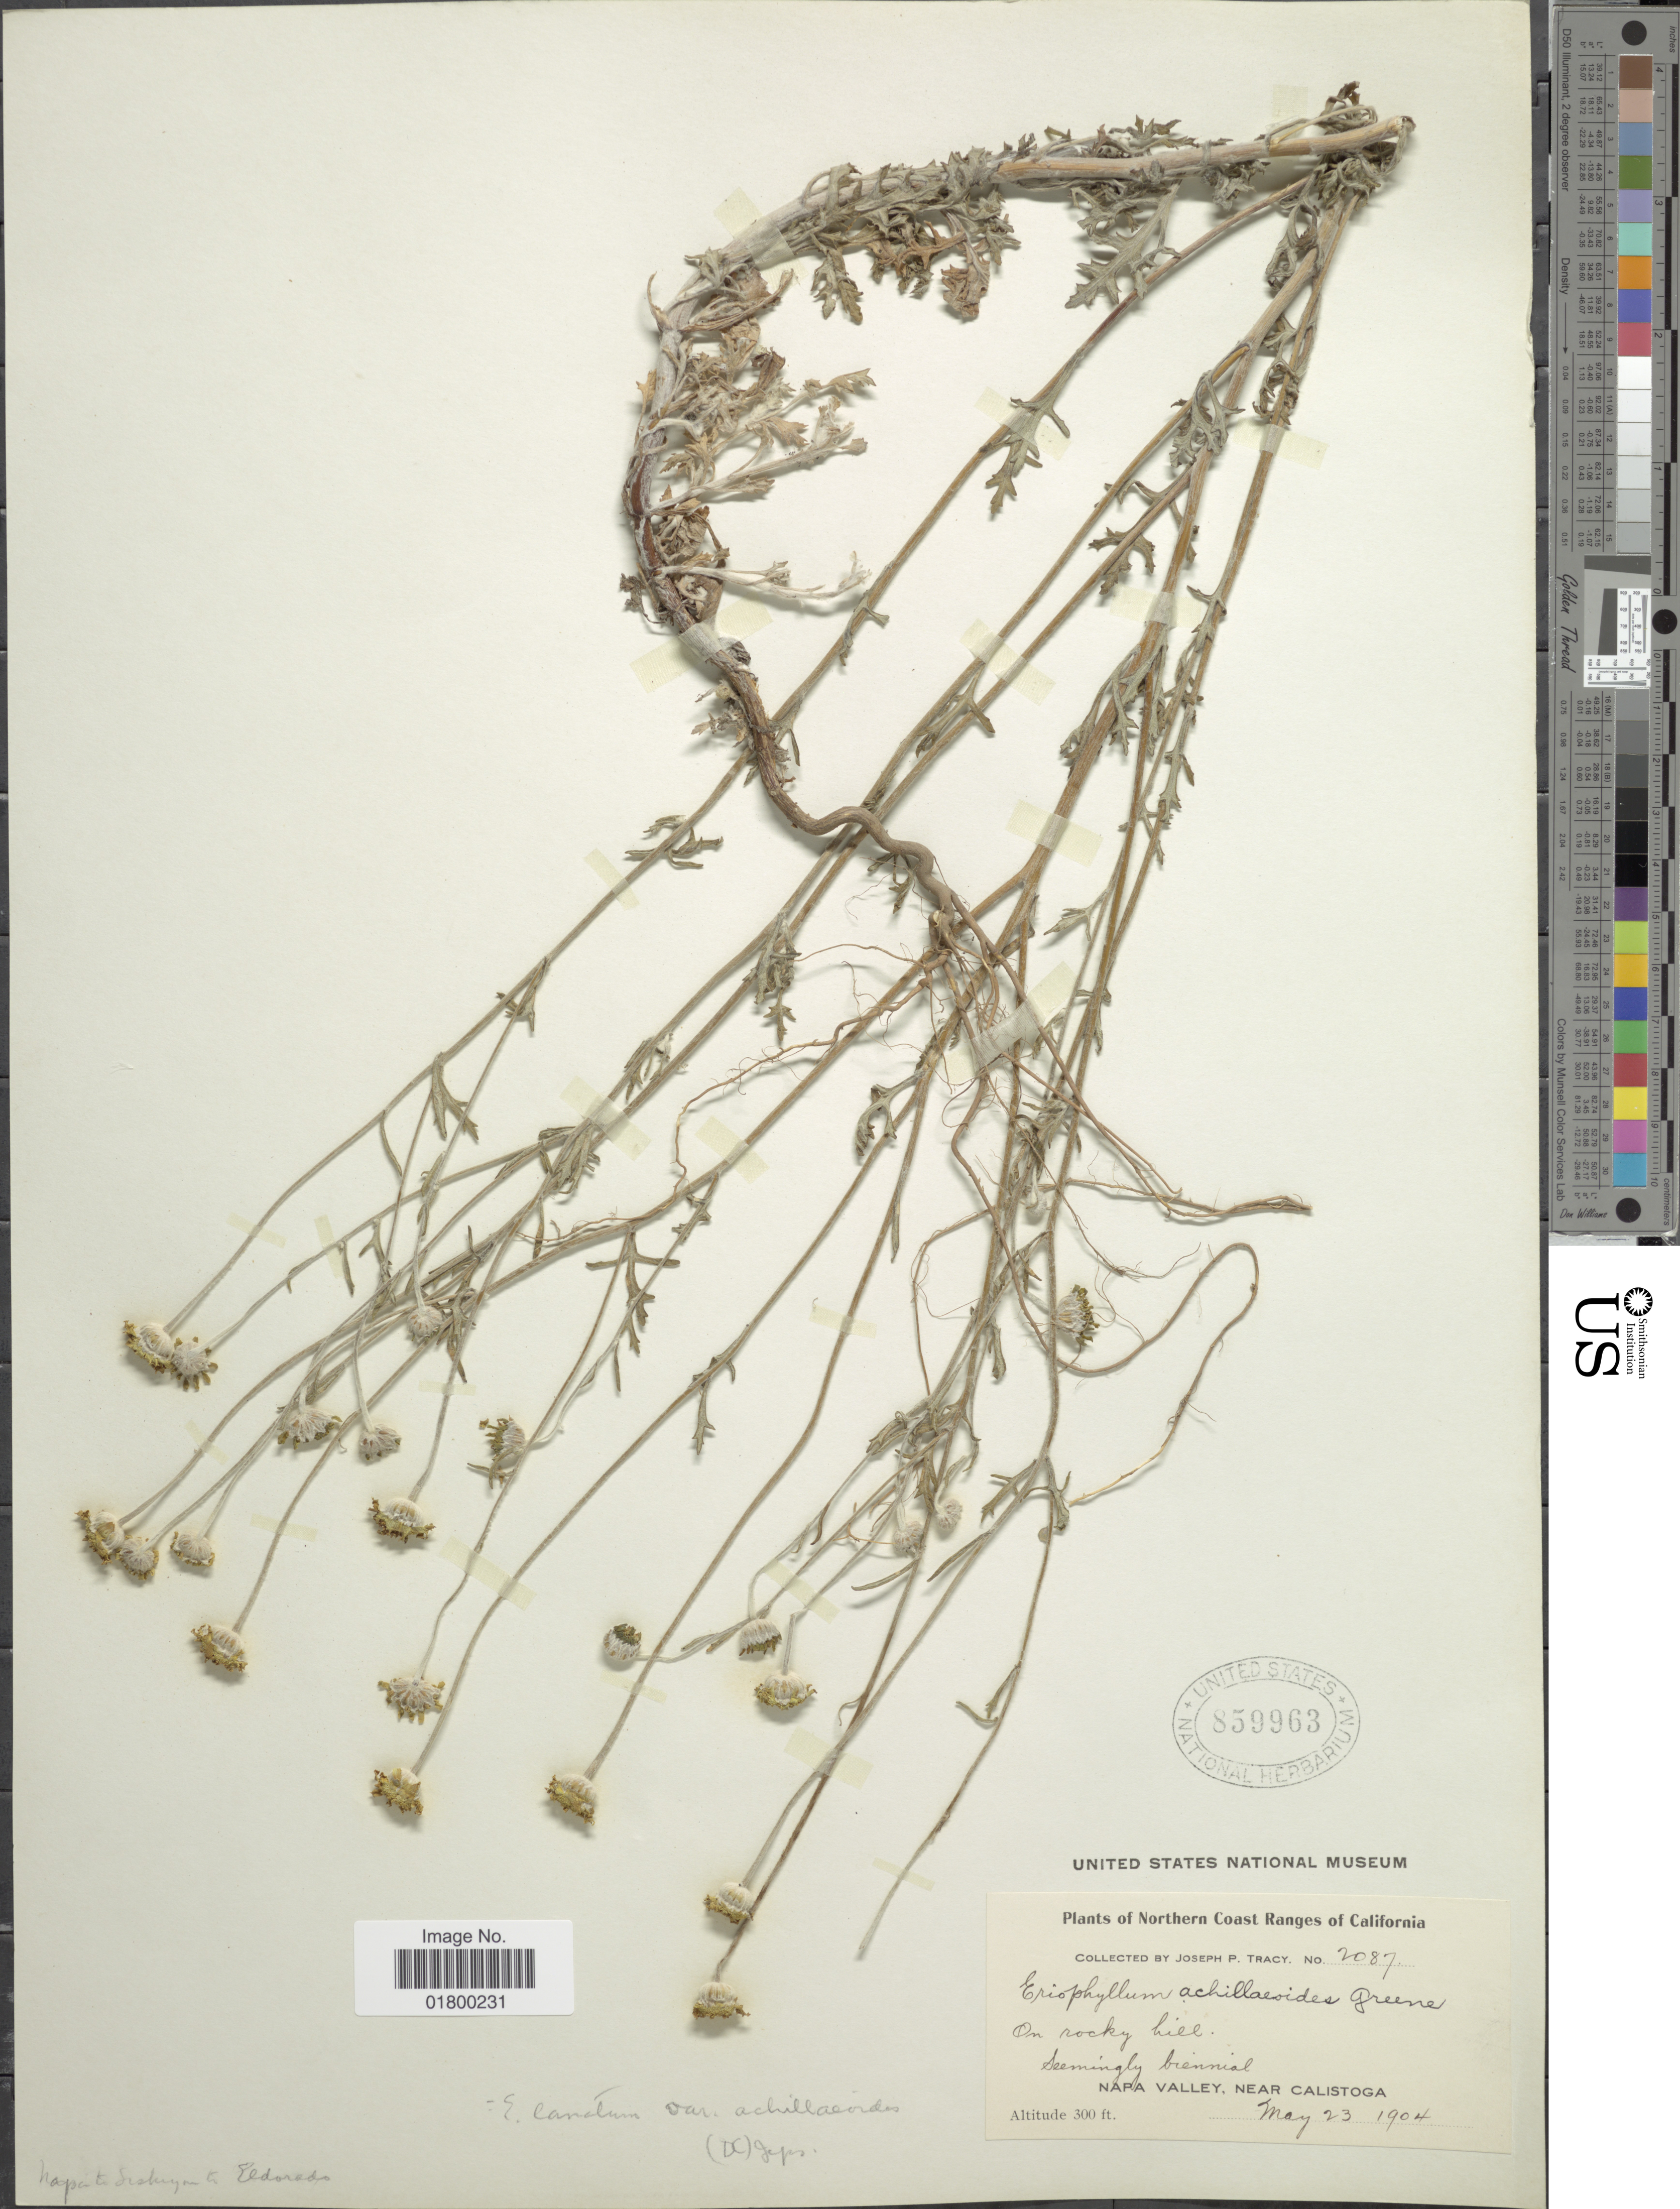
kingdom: Plantae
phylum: Tracheophyta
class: Magnoliopsida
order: Asterales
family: Asteraceae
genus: Eriophyllum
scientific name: Eriophyllum lanatum var. achillioides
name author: (DC.) Jeps.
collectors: J. Tracy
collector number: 2087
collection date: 1904-05-23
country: United States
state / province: California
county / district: Napa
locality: Northern Coast Ranges of California, Napa Valley, near Calistoga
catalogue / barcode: US 859963